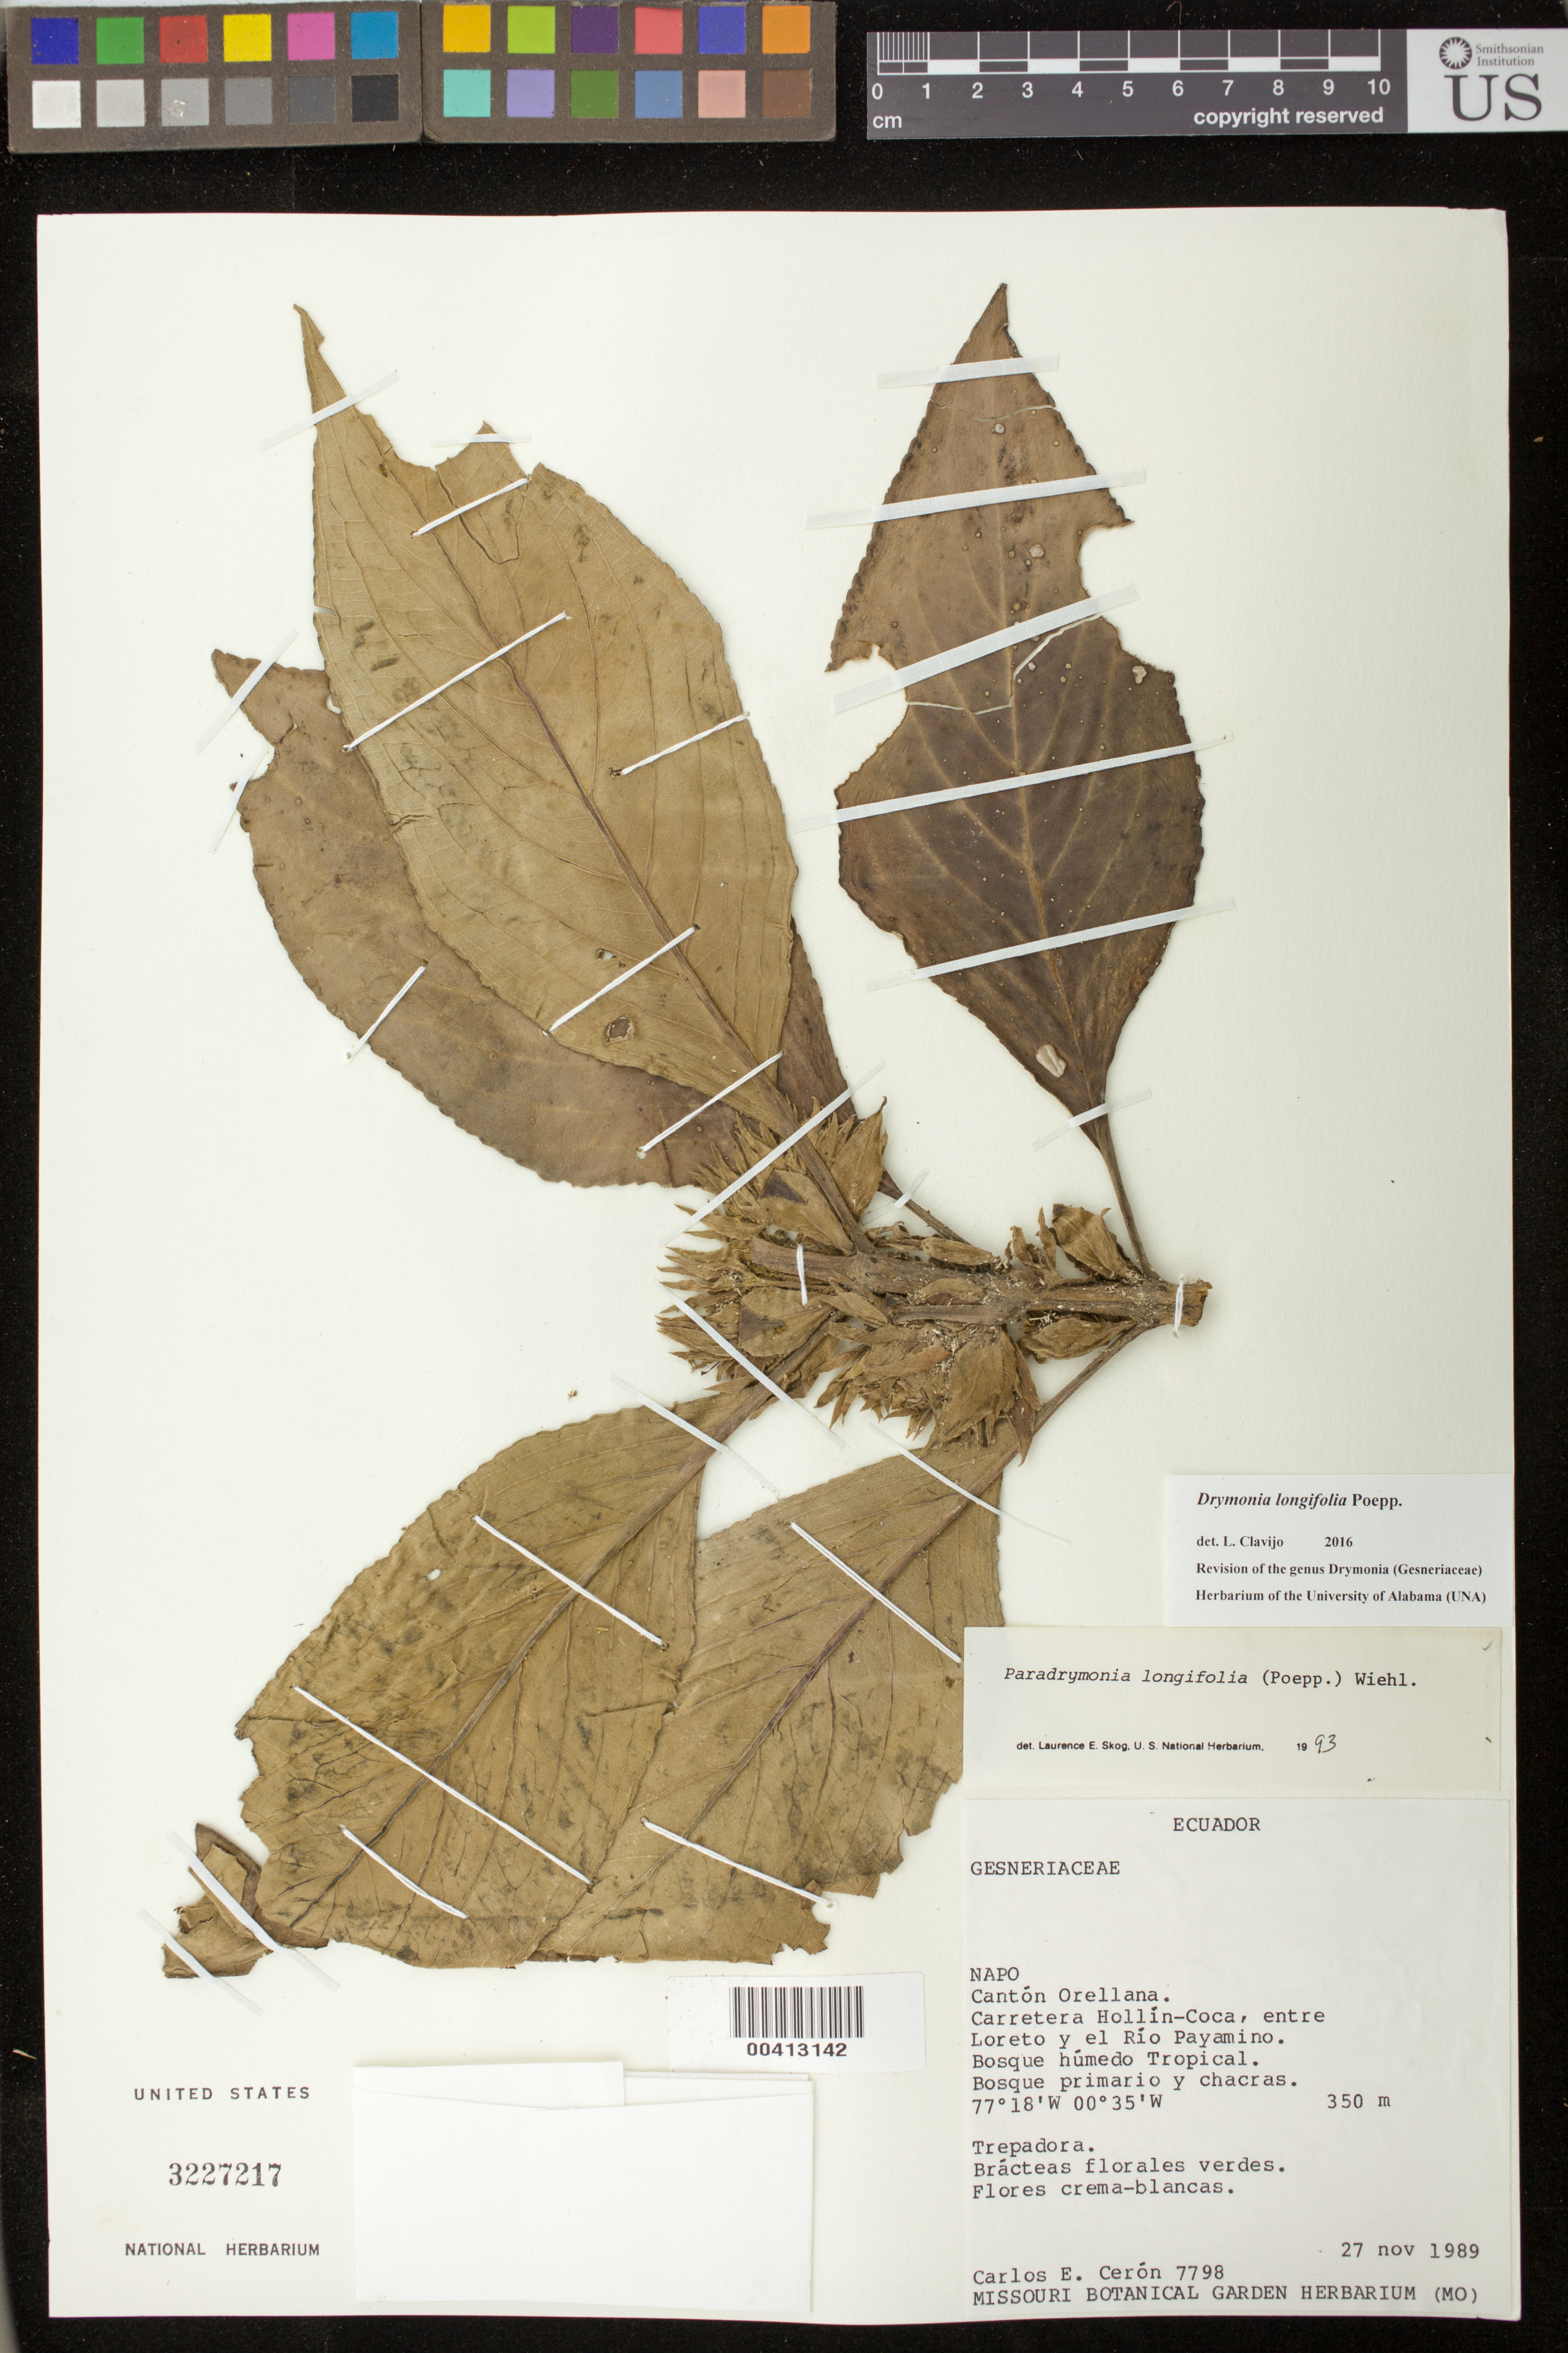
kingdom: Plantae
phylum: Tracheophyta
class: Magnoliopsida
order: Lamiales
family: Gesneriaceae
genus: Drymonia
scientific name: Drymonia longifolia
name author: Poepp.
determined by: Clavijo, L.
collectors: C. E. Cerón M.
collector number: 7798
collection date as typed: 27 Nov 1989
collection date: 1989-11-27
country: Ecuador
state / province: Napo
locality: Canton Orellana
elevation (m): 350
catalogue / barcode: US 3227217